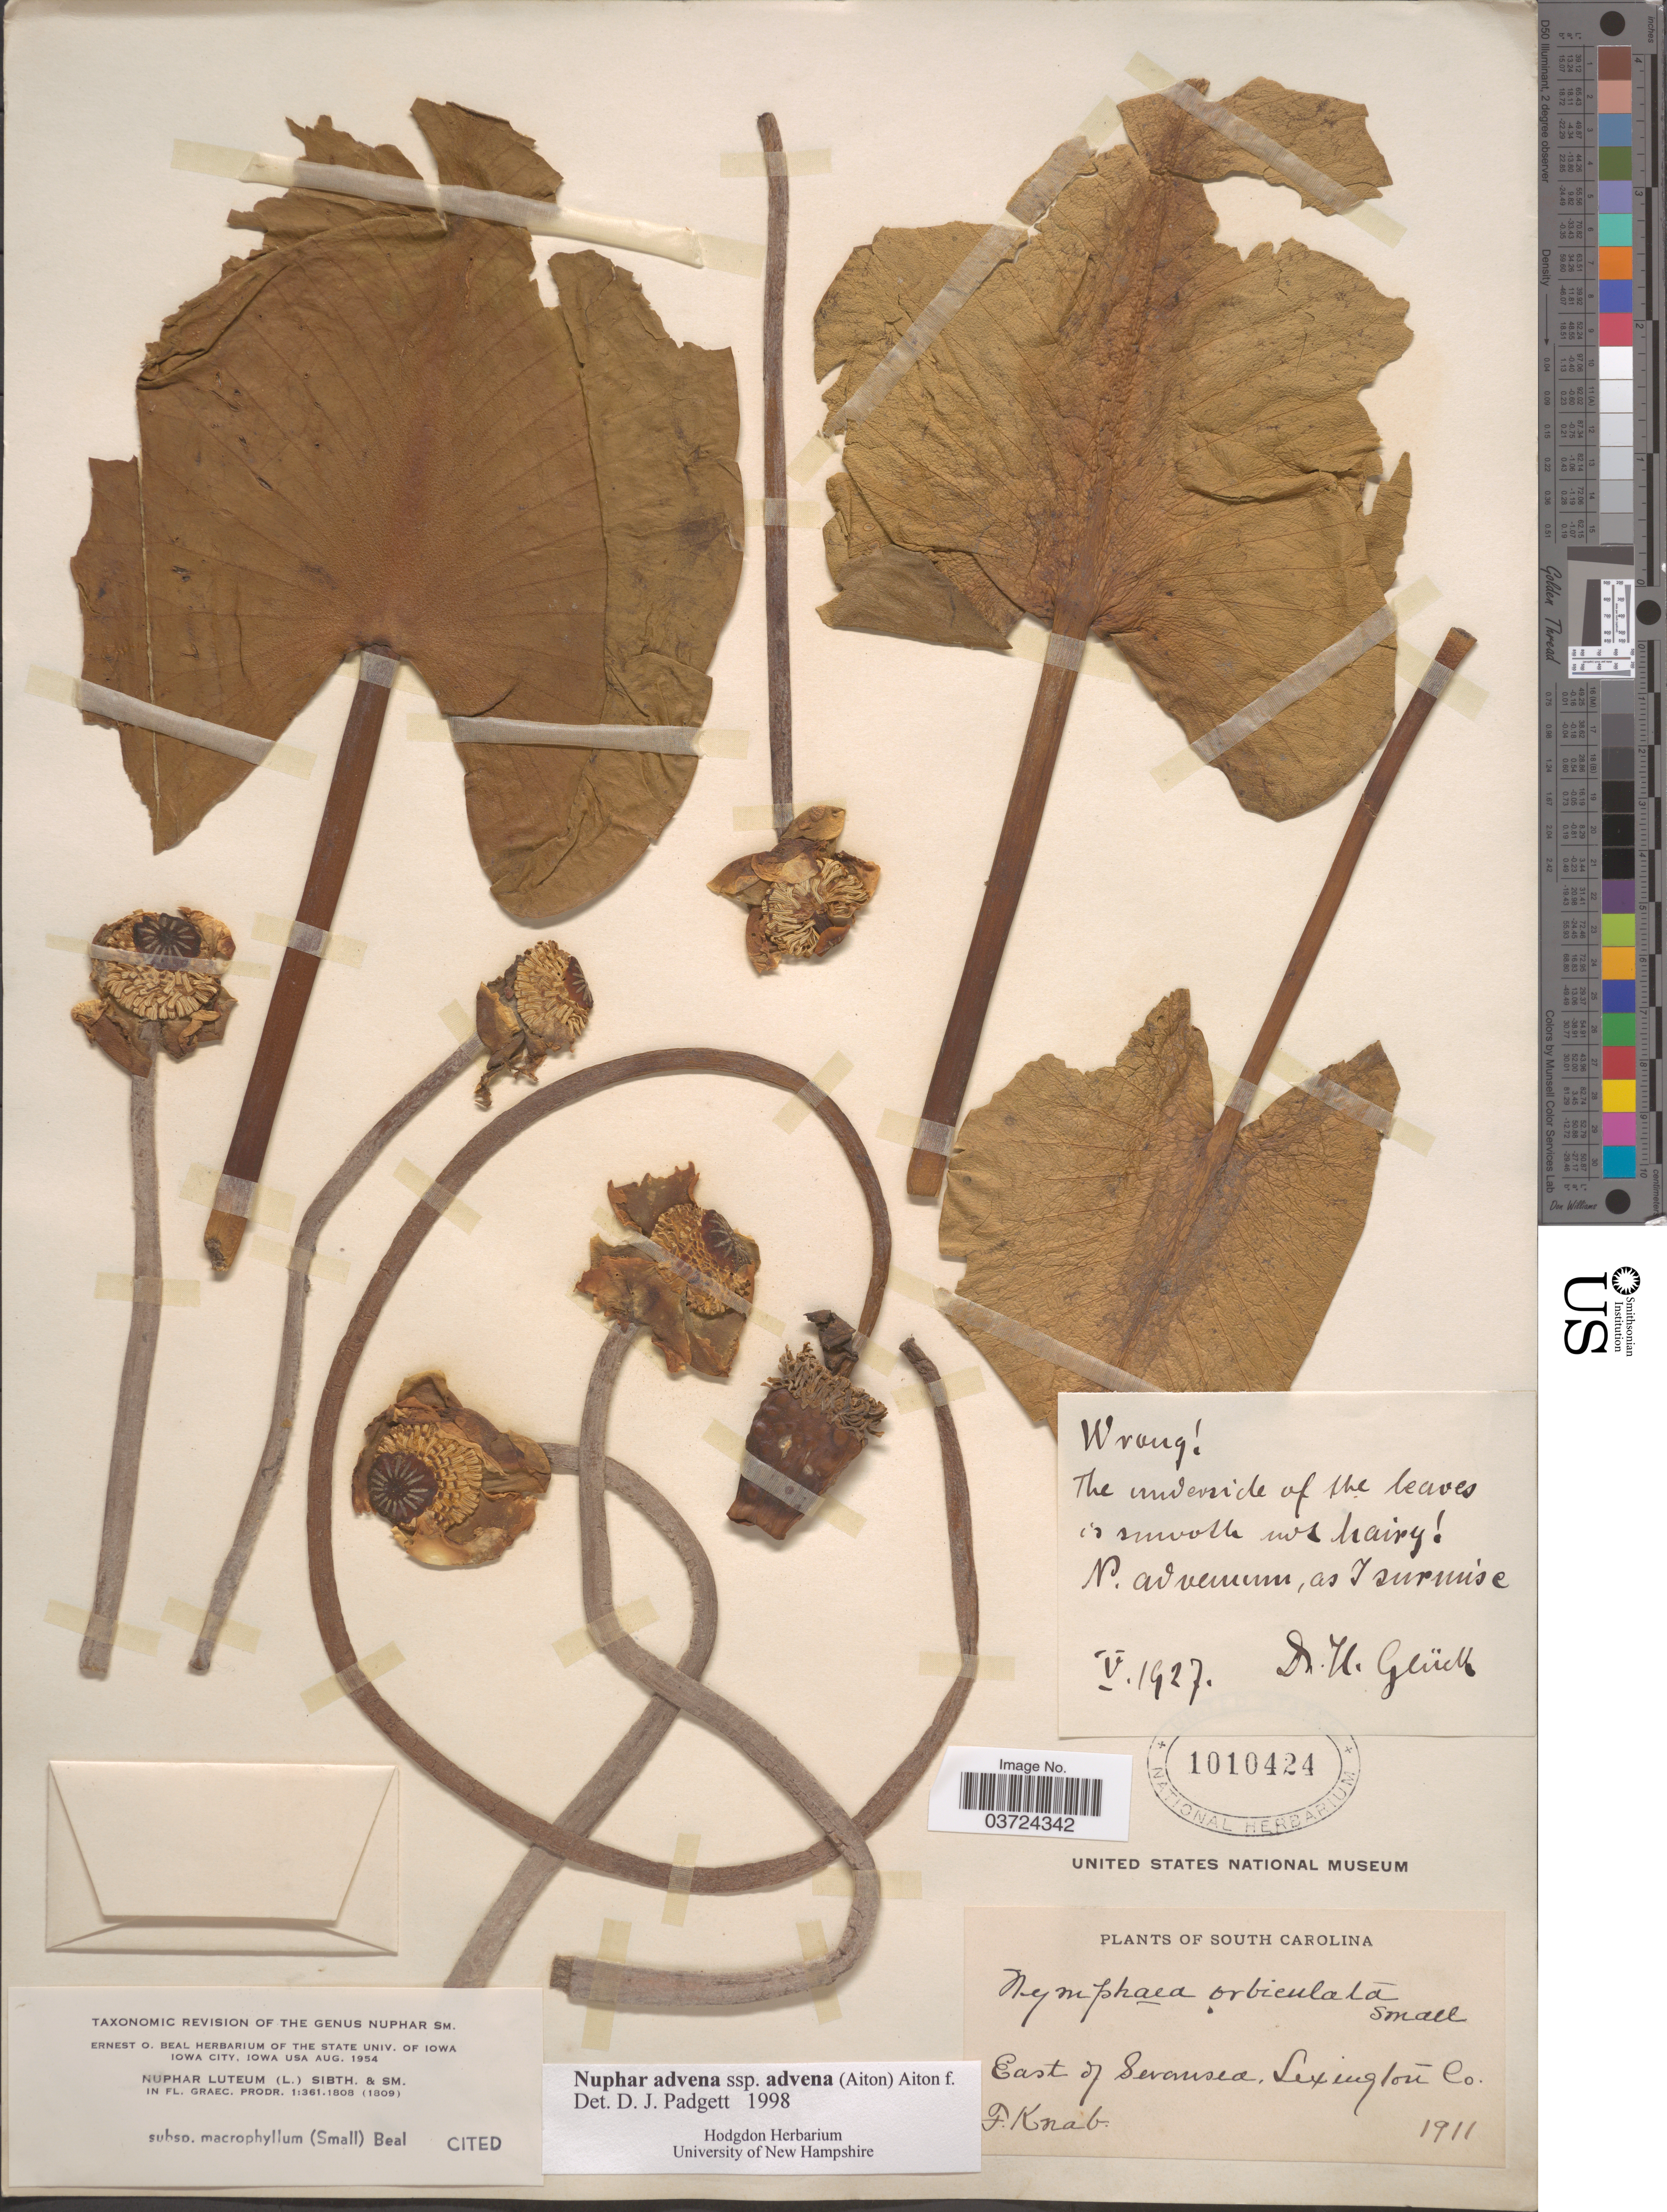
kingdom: Plantae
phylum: Tracheophyta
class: Magnoliopsida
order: Nymphaeales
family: Nymphaeaceae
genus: Nuphar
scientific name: Nuphar advena subsp. advena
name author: (Aiton) W.T. Aiton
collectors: F. Knab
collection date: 1911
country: United States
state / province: South Carolina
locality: East of Sevansea, Lexington Co.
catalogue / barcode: US 1010424